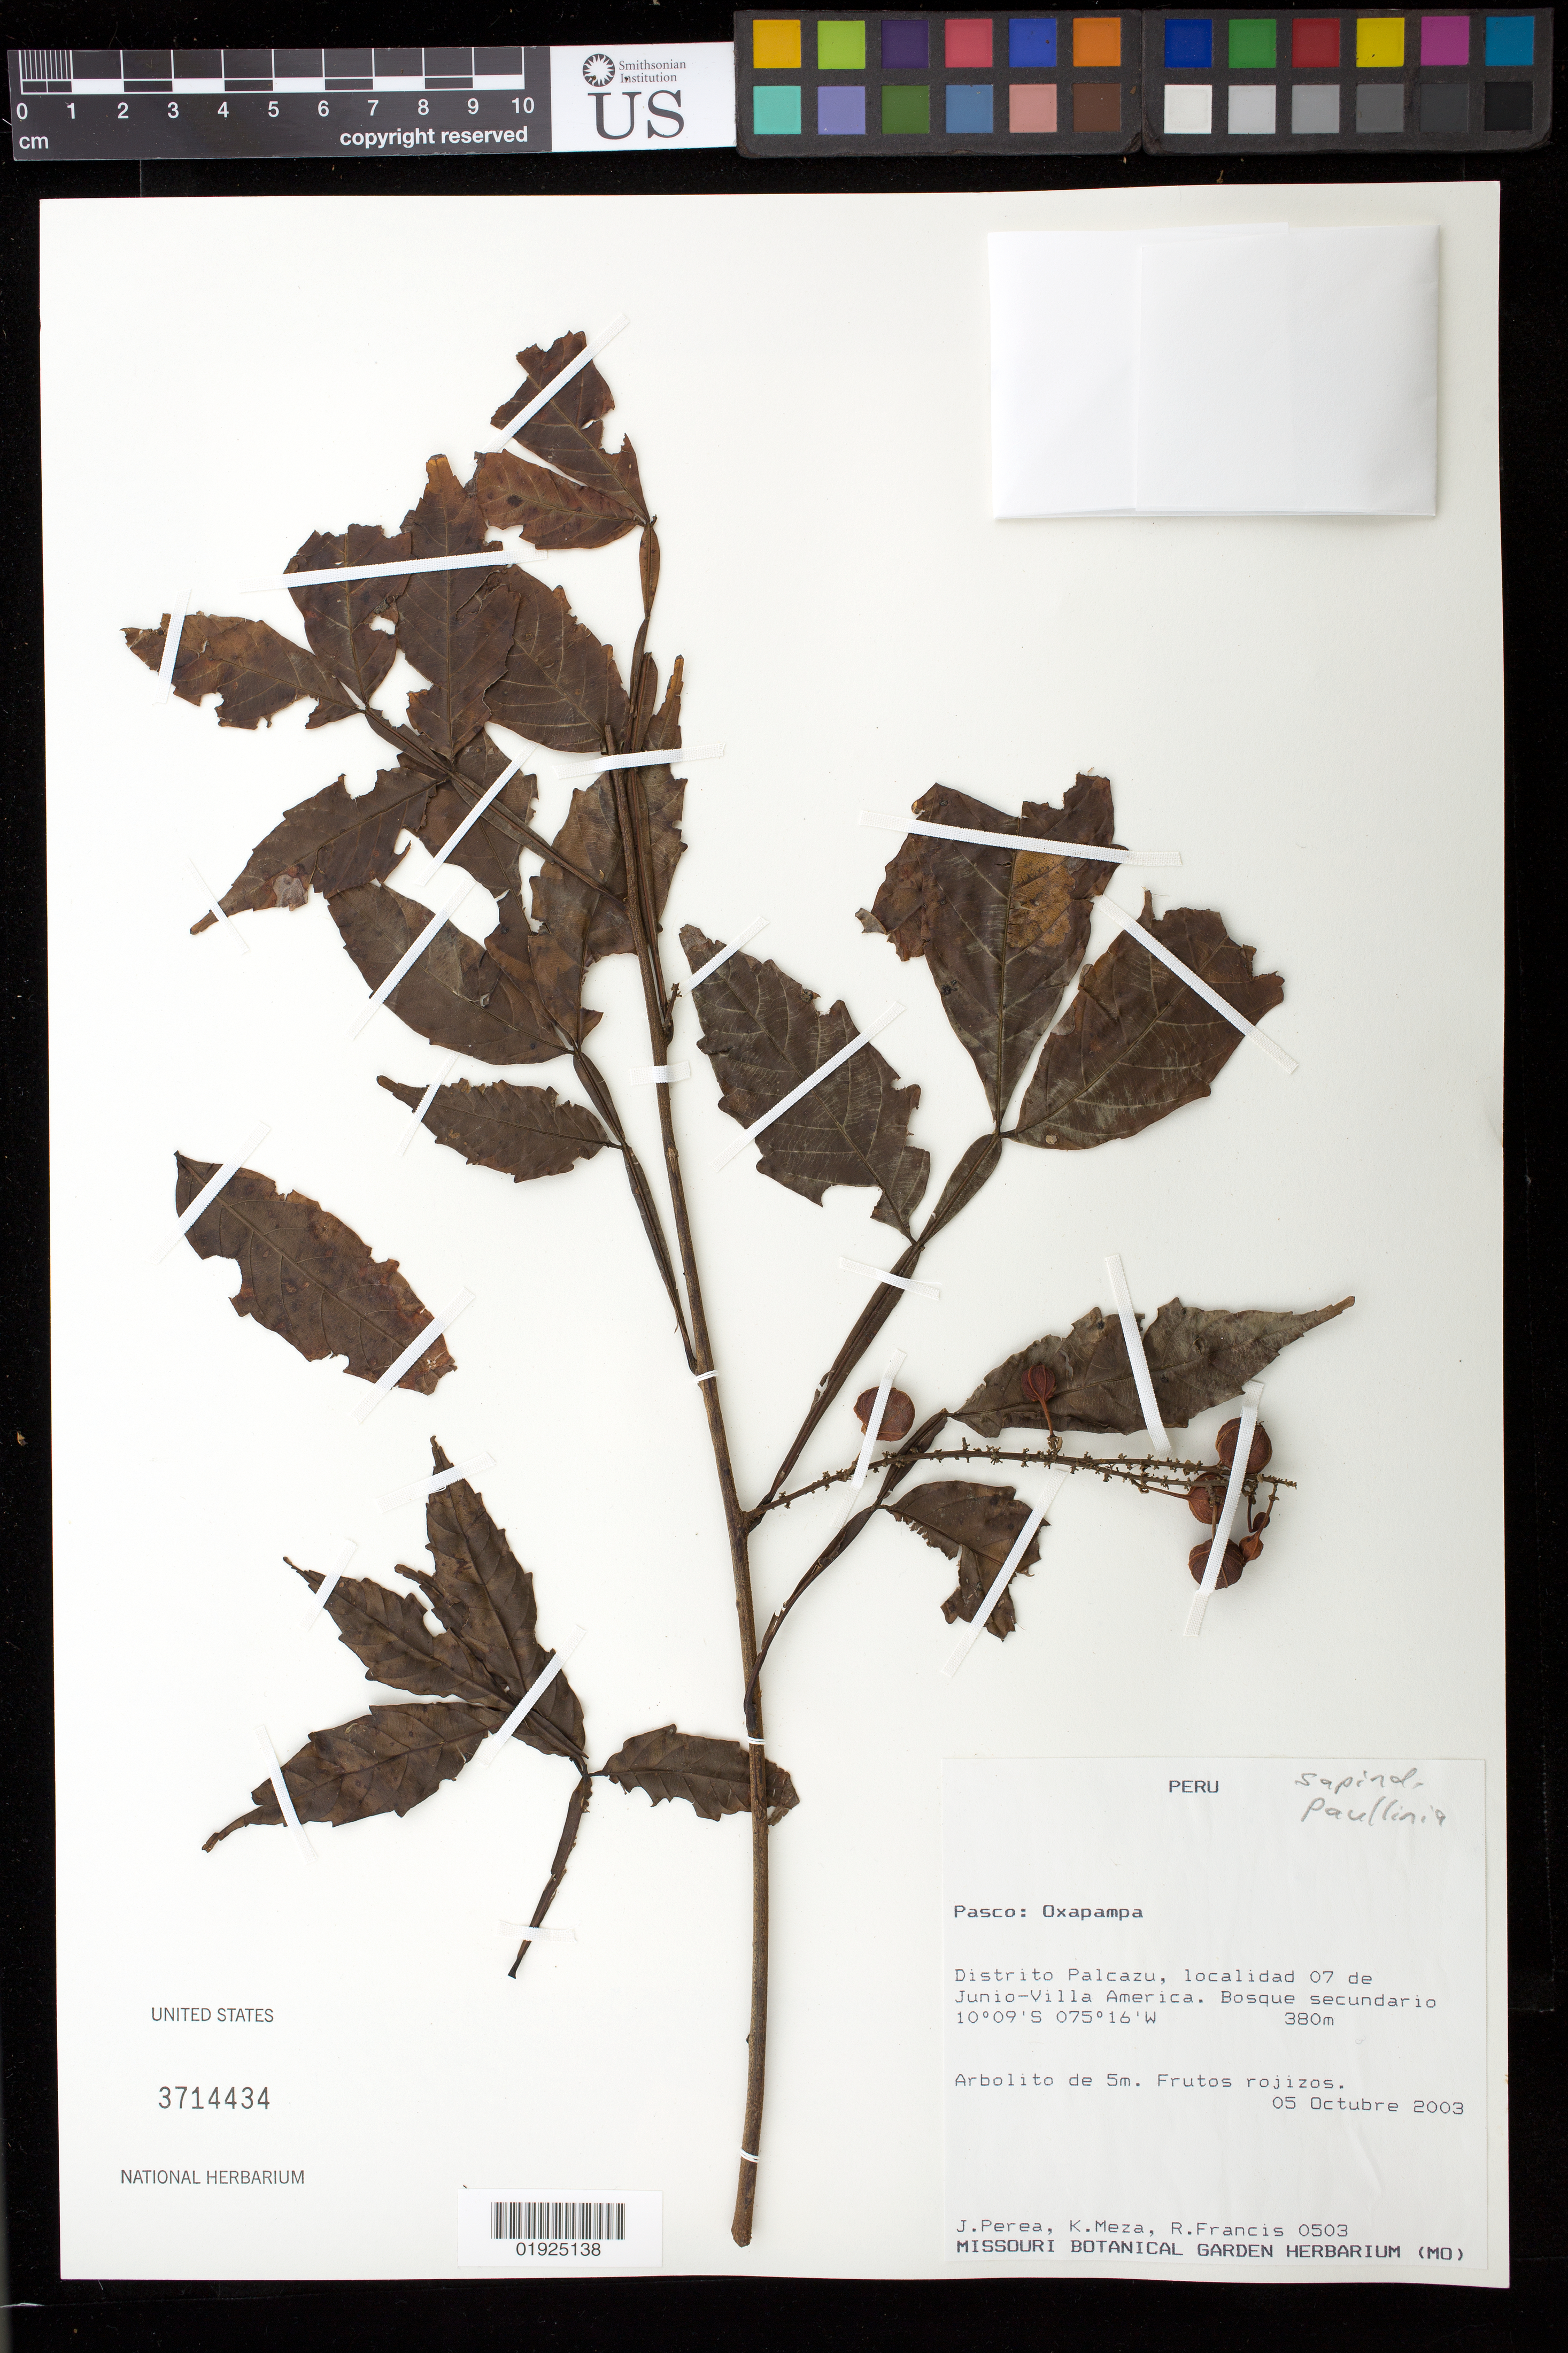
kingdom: Plantae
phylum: Tracheophyta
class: Magnoliopsida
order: Sapindales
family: Sapindaceae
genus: Paullinia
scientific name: Paullinia olivacea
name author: Radlk.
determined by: Acevedo-Rodriguez, P., (US), Smithsonian Institution - National Museum of Natural History (UNITED STATES)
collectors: J. Perea, K. Meza & R. Francis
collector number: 503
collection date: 2003-10-05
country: Peru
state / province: Pasco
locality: Oxapampa. Distrito Palcazu, localidad 07 de Junio-Villa America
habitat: Bosque secundario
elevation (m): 380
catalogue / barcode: US 3714434